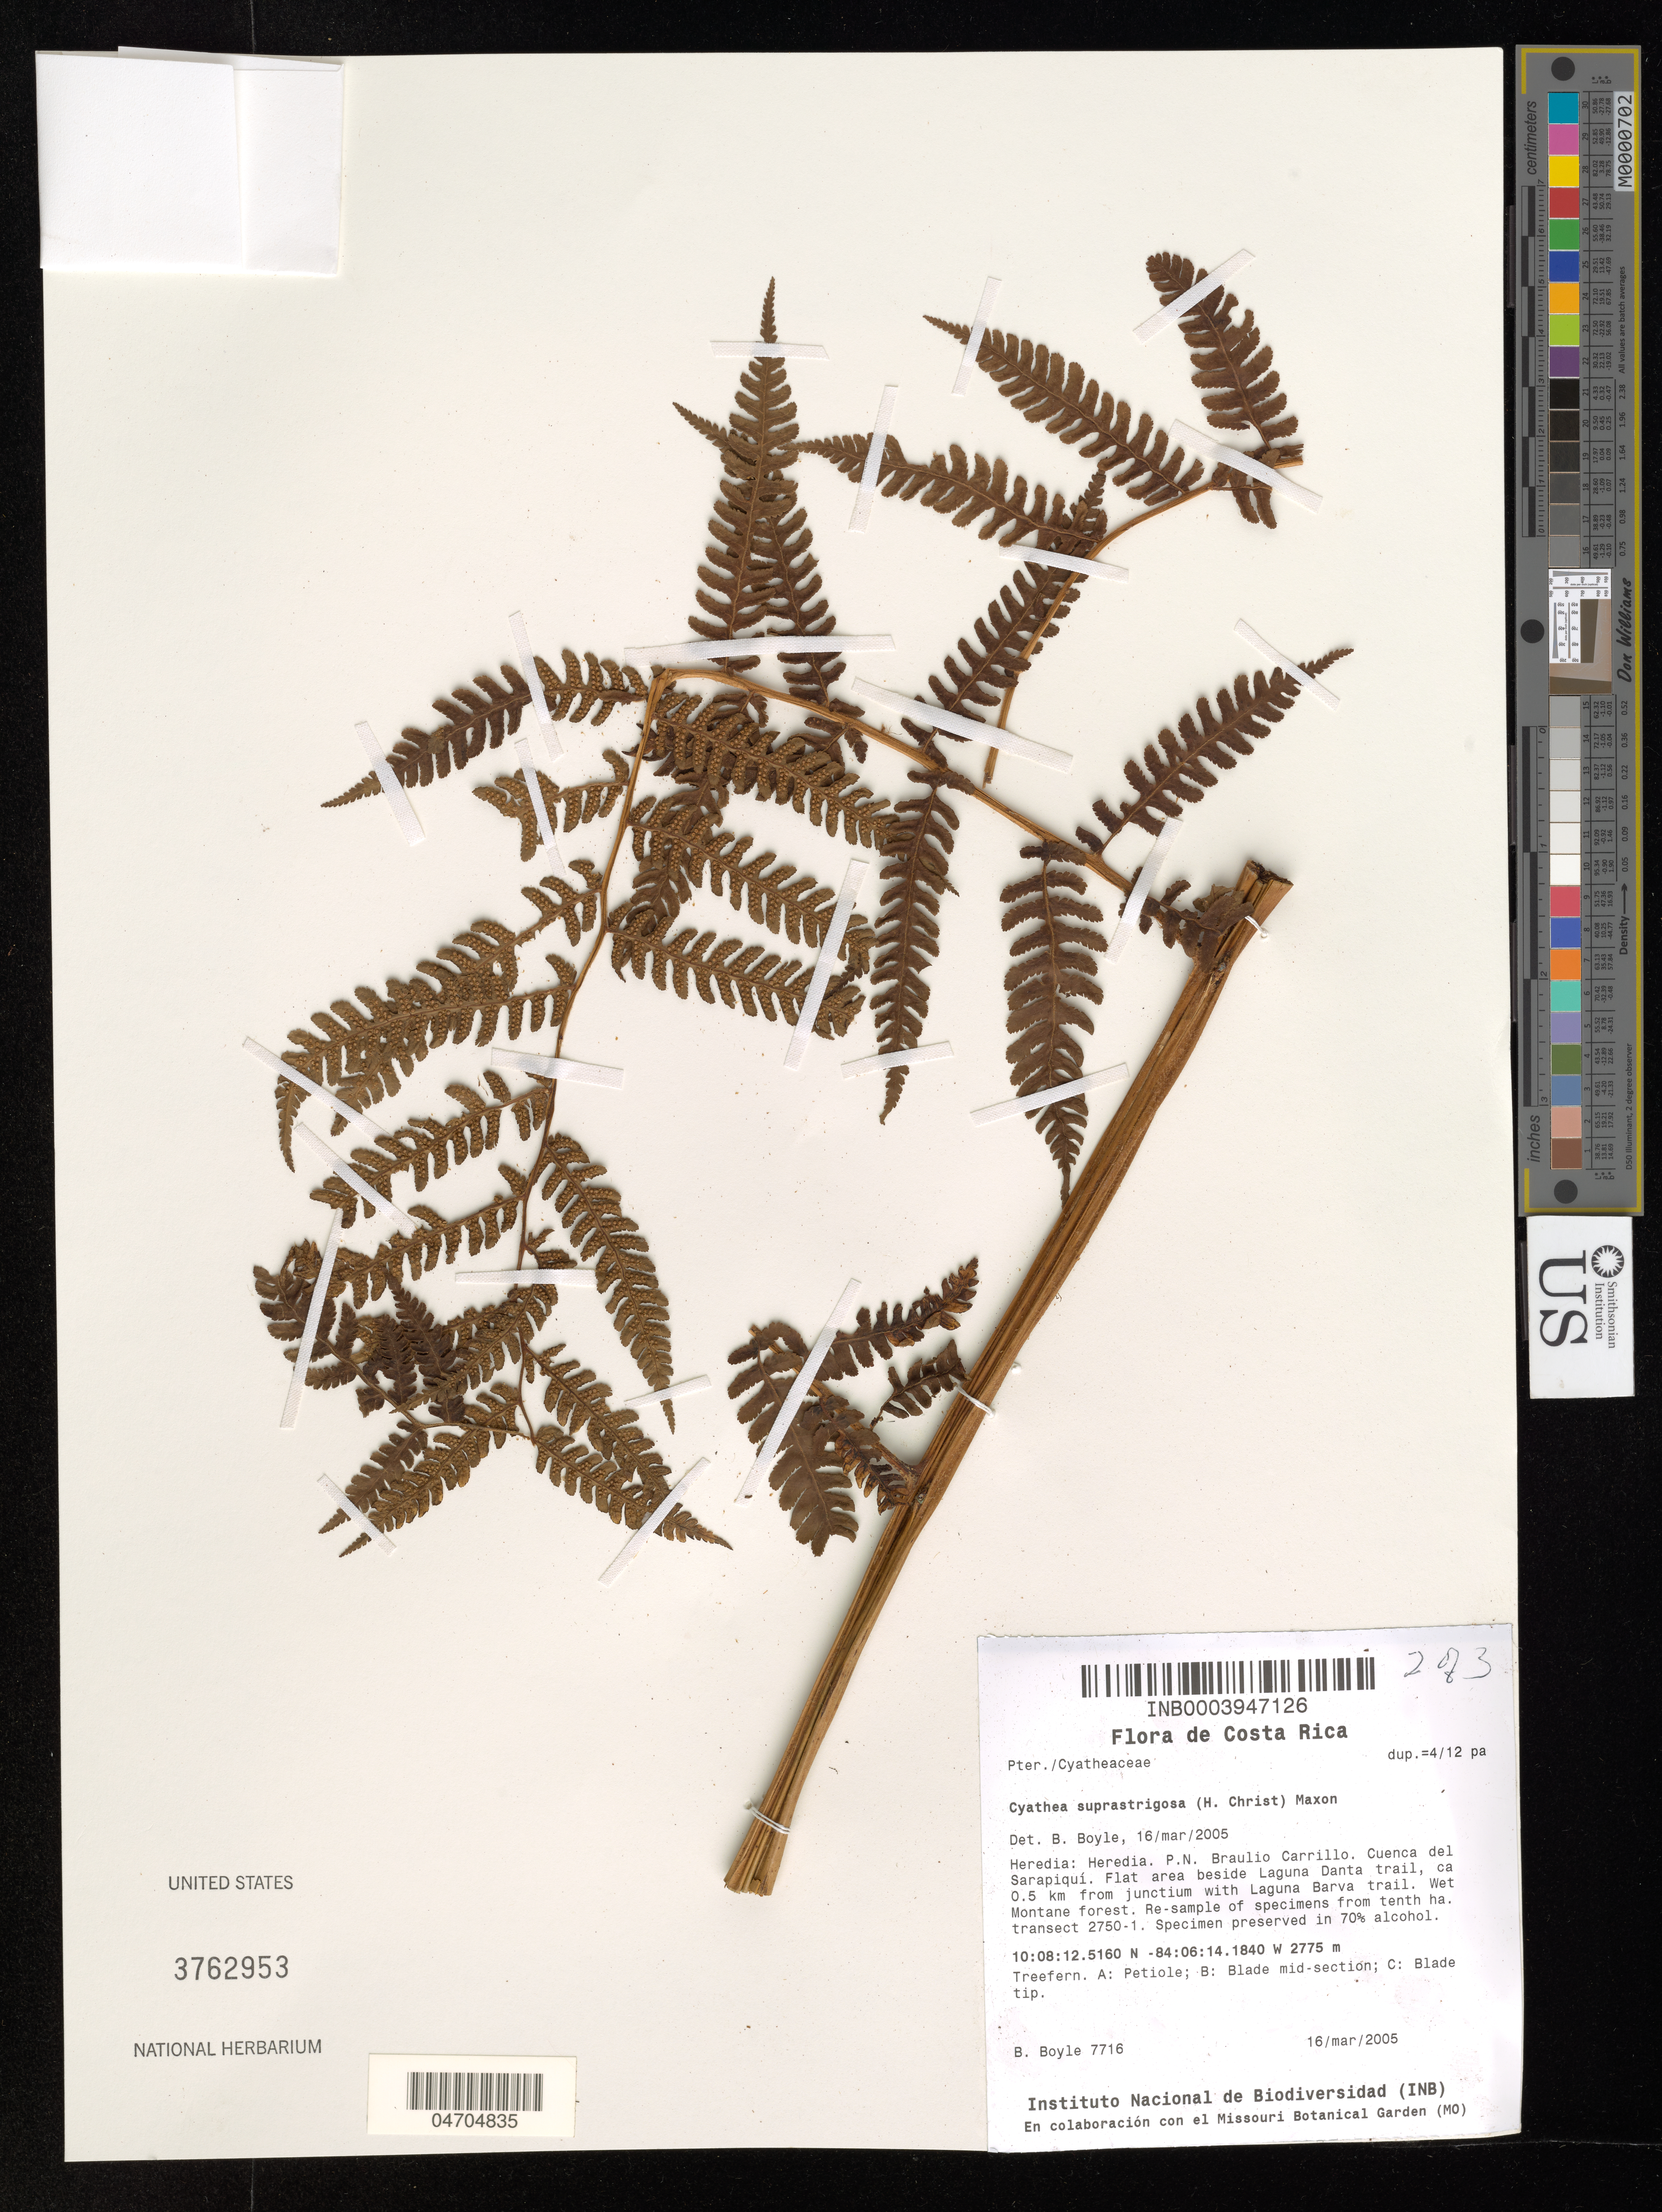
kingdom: Plantae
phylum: Tracheophyta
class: Polypodiopsida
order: Cyatheales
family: Cyatheaceae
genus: Cyathea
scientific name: Cyathea suprastrigosa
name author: (Christ) Maxon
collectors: B. Boyle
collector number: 7716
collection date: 2005-03-16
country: Costa Rica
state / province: Heredia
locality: Heredia. P. N. Braulio Carrillo. Cuenca del Sarapiquí. Flat area beside Laguna Danta trail, ca 0.5 km from junctium with Laguna Barva trail.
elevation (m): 2775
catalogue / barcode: US 3762953